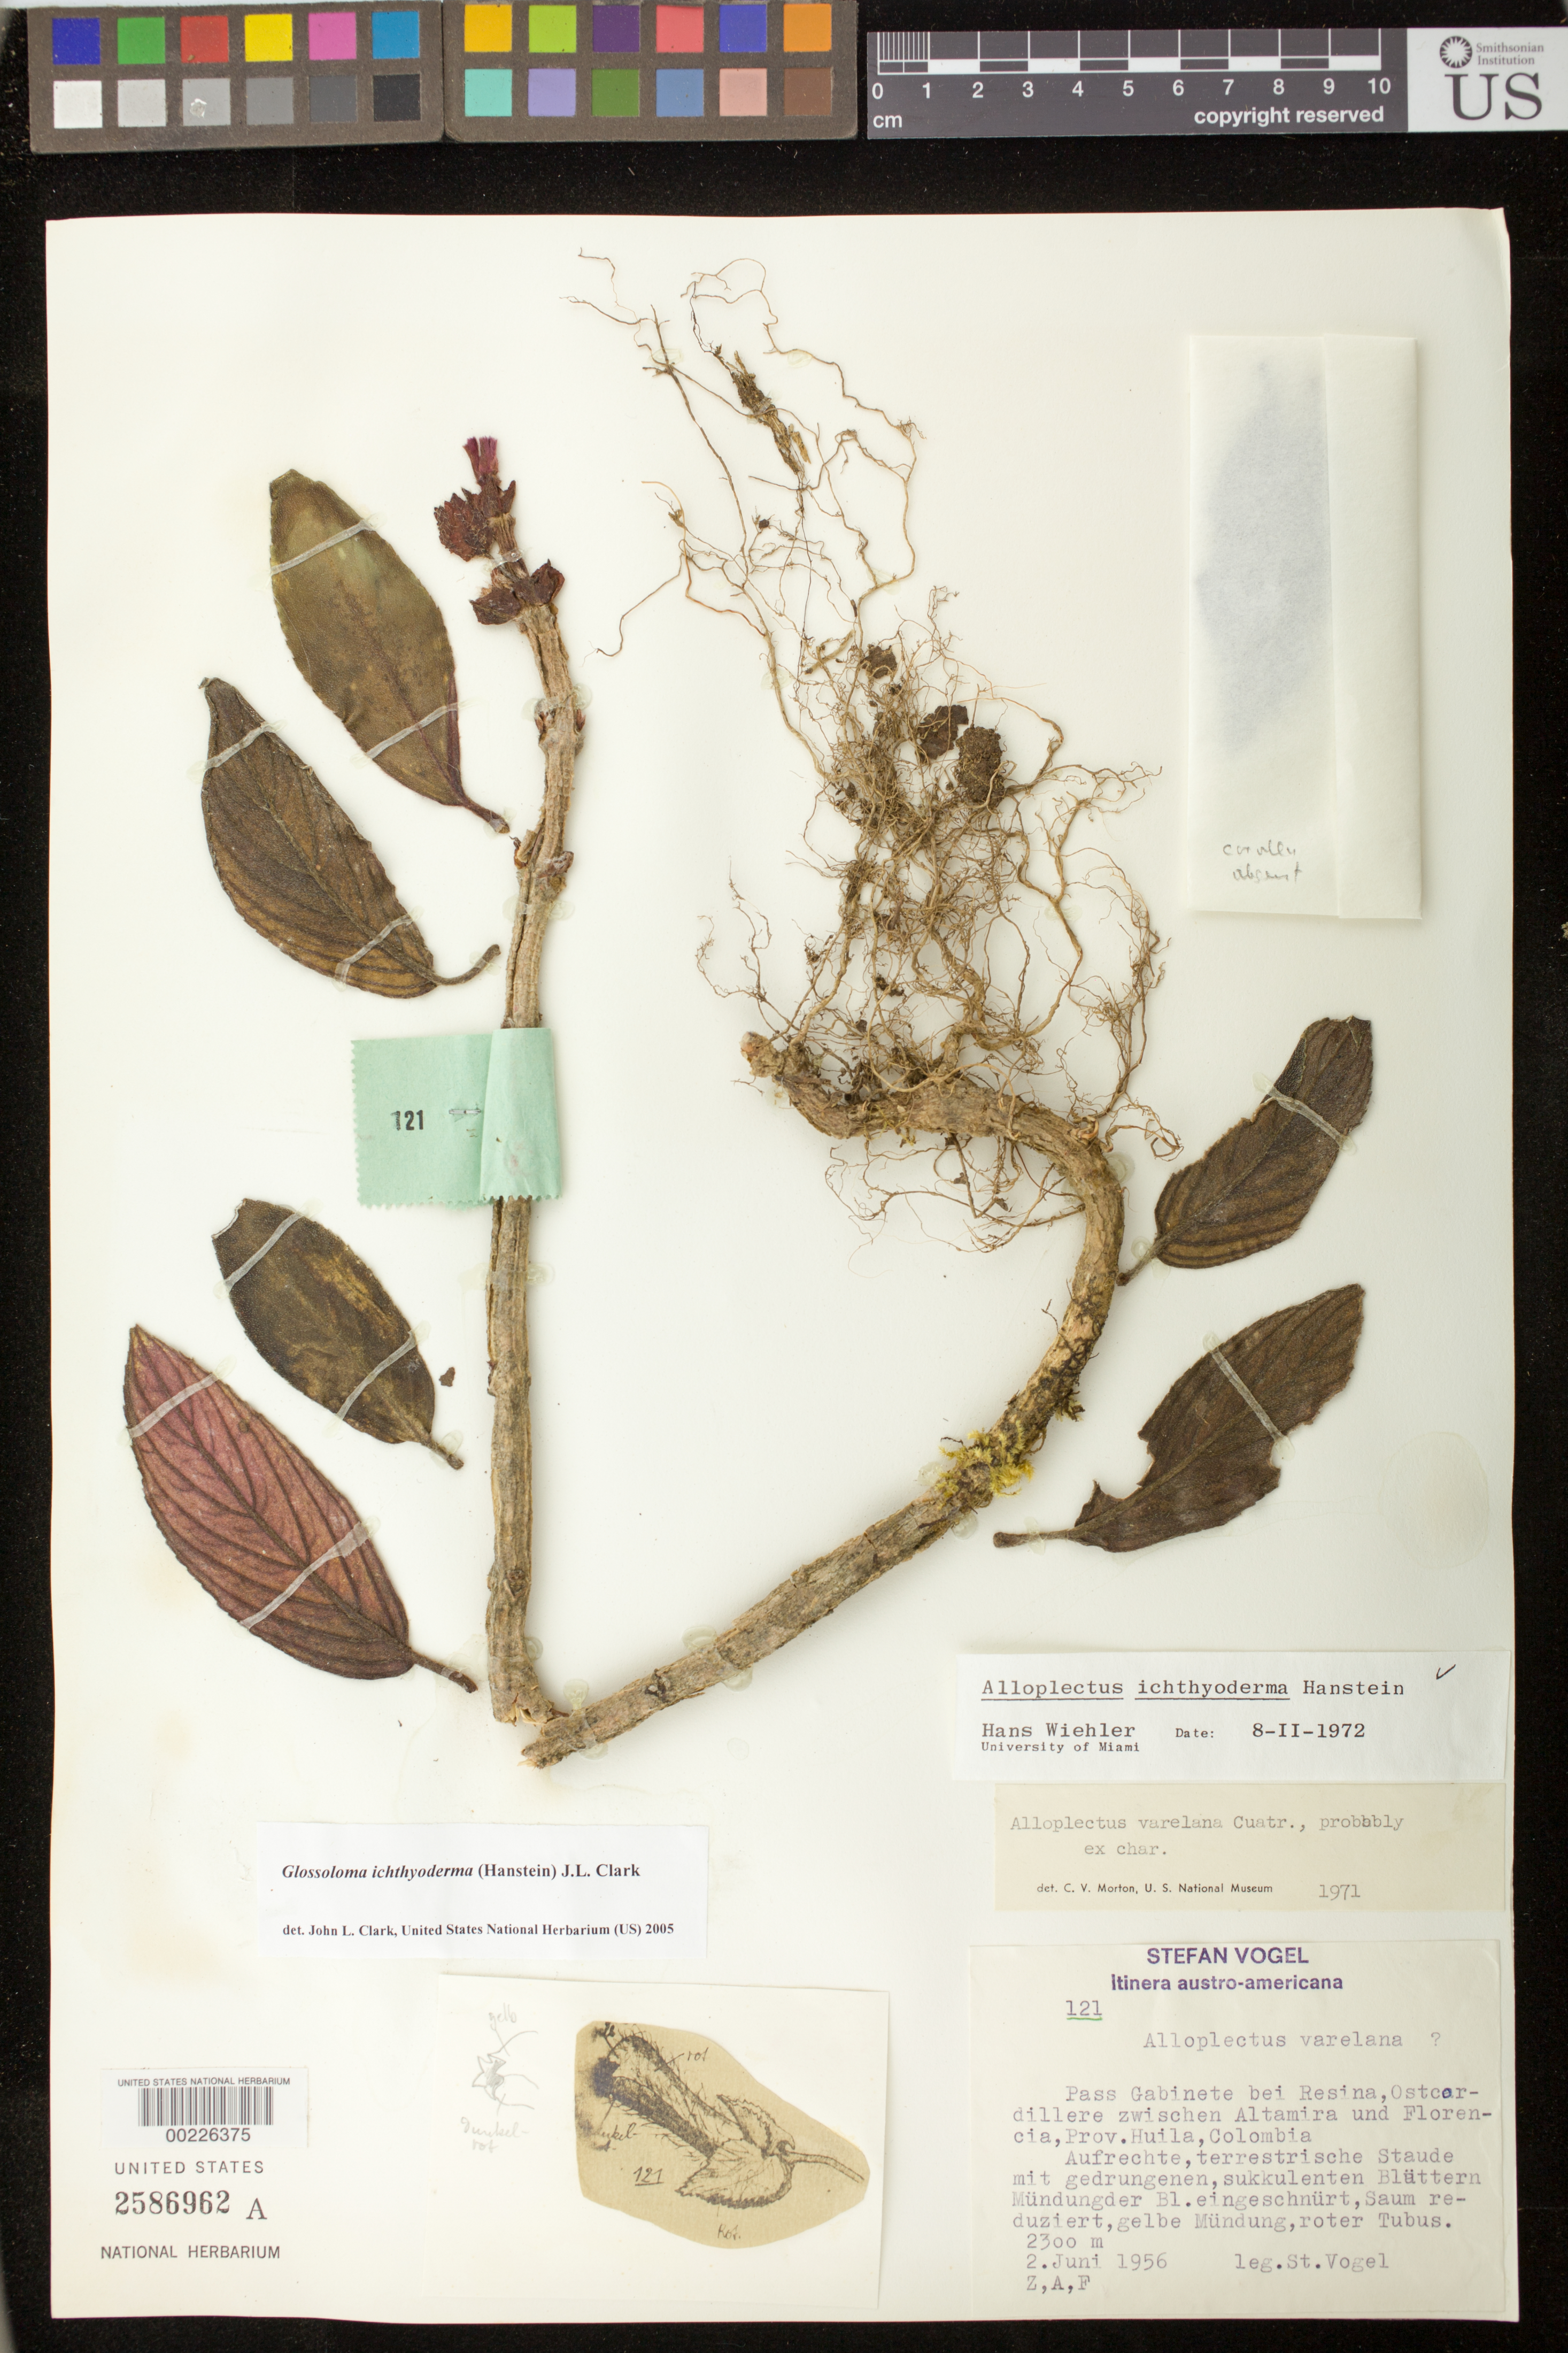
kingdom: Plantae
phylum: Tracheophyta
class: Magnoliopsida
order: Lamiales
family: Gesneriaceae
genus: Glossoloma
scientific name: Glossoloma ichthyoderma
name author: (Hanst.) J.L. Clark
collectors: S. Vogel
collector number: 121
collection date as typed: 02 Jun 1956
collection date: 1956-06-02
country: Colombia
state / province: Huila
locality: Gabinete mountain pass by Resina, Cordillera Oriental between Altamira and Florencia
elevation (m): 2300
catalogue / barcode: US 2586962A